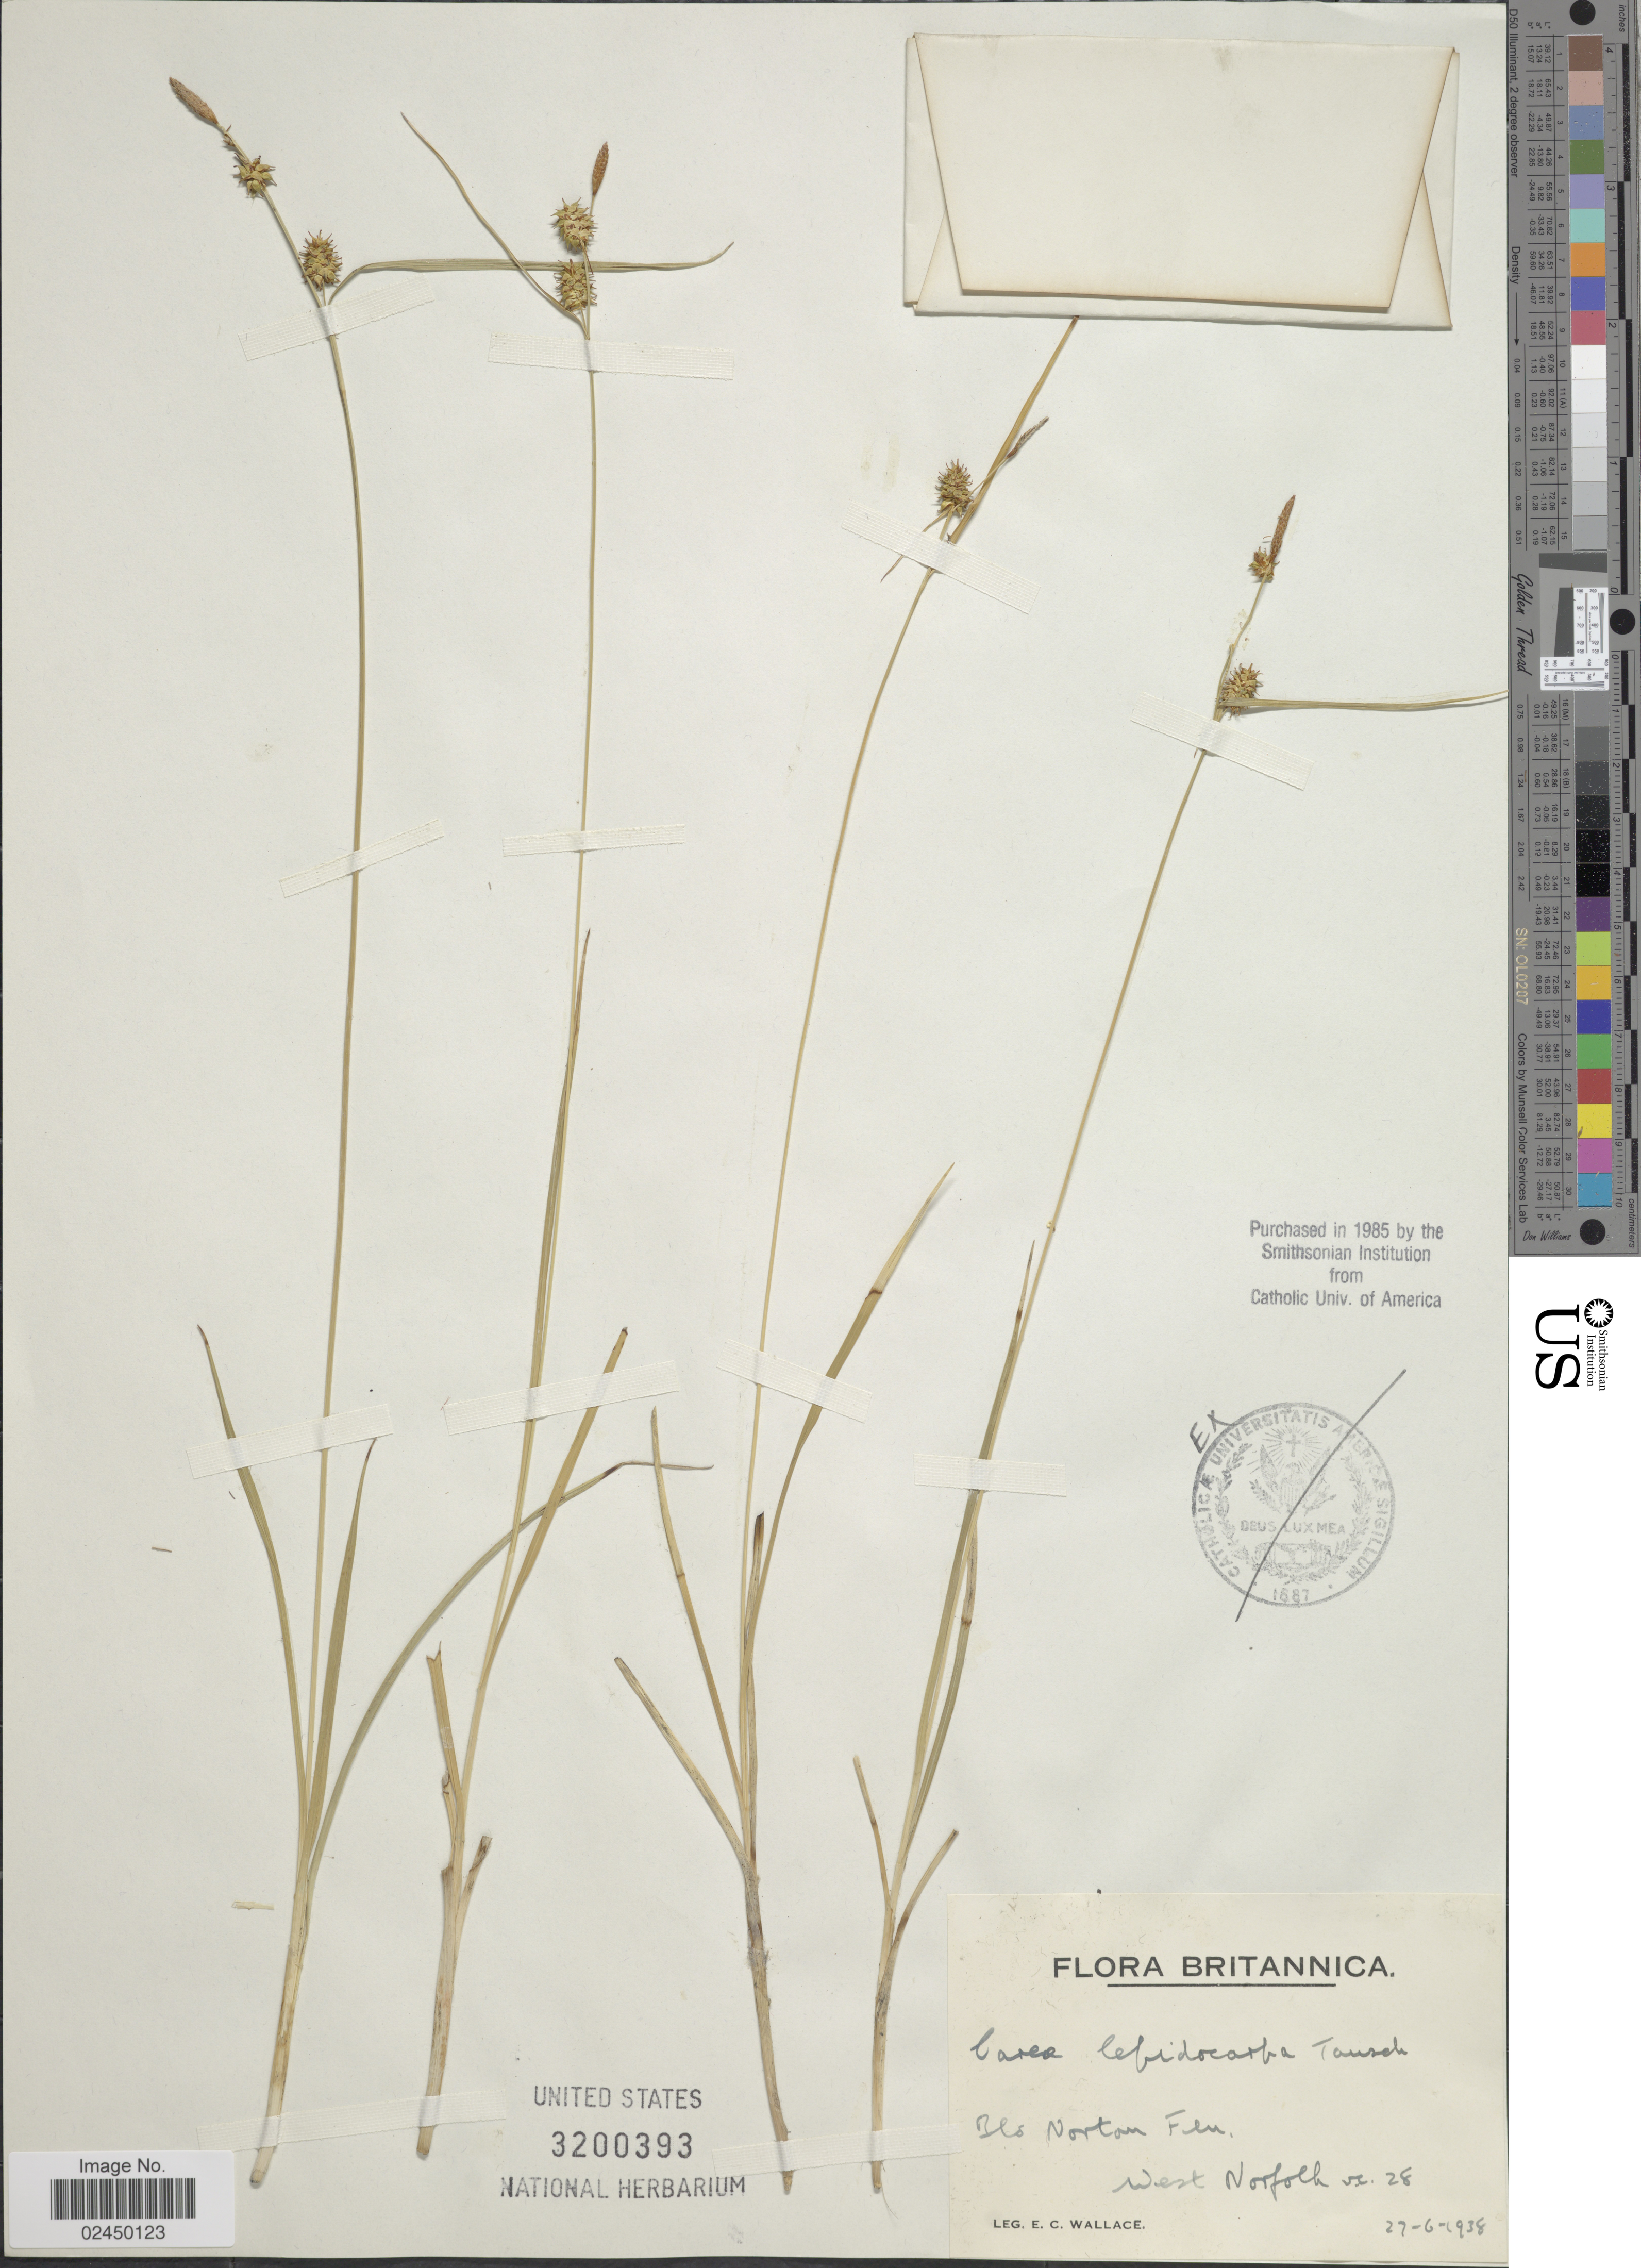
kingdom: Plantae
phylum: Tracheophyta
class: Liliopsida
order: Poales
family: Cyperaceae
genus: Carex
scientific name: Carex lepidocarpa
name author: Tausch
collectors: E. C. Wallace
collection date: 1938-06-27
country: United Kingdom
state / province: England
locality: Britannica. Blo' Norton Fen, West Norfolk, vc. 28.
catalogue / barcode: US 3200393